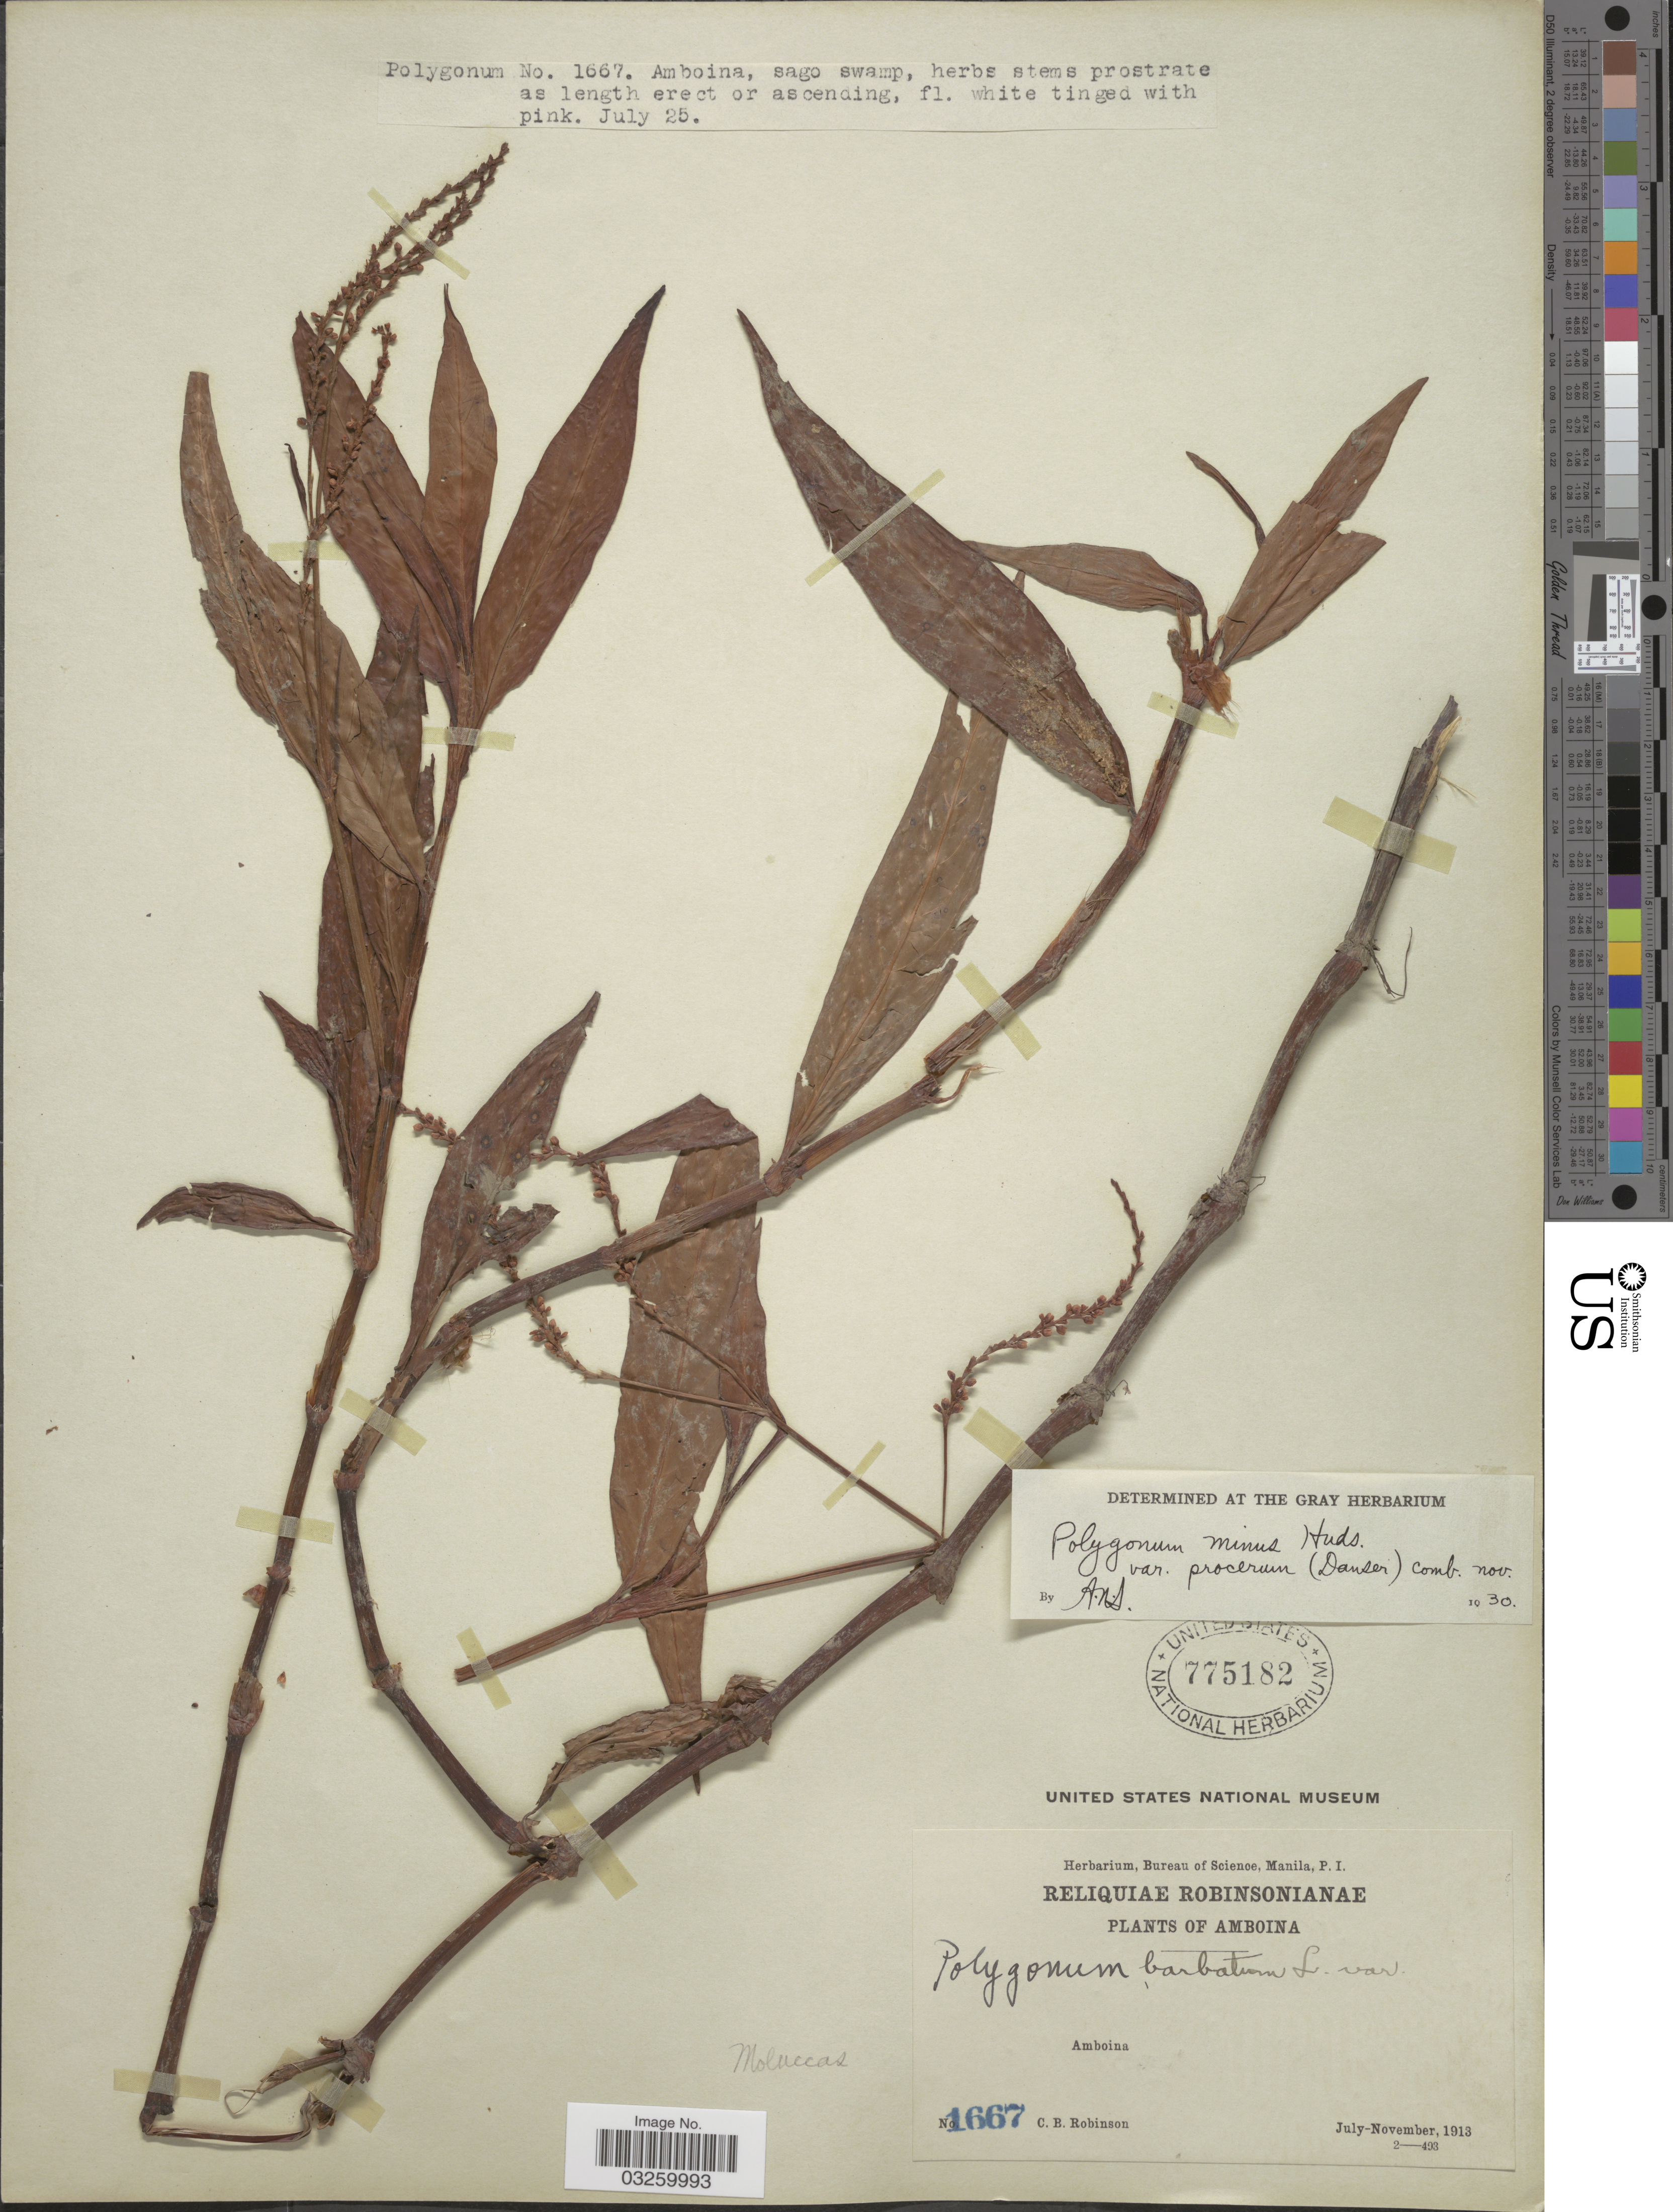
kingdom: Plantae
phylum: Tracheophyta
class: Magnoliopsida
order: Caryophyllales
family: Polygonaceae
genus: Persicaria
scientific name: Persicaria minor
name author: (Huds.) Opiz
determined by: Wagner, W. L., (BOT), Smithsonian Institution - National Museum of Natural History (UNITED STATES)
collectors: C. Robinson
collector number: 1667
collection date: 1913-07/1913-11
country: Indonesia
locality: Amboina.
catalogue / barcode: US 775182